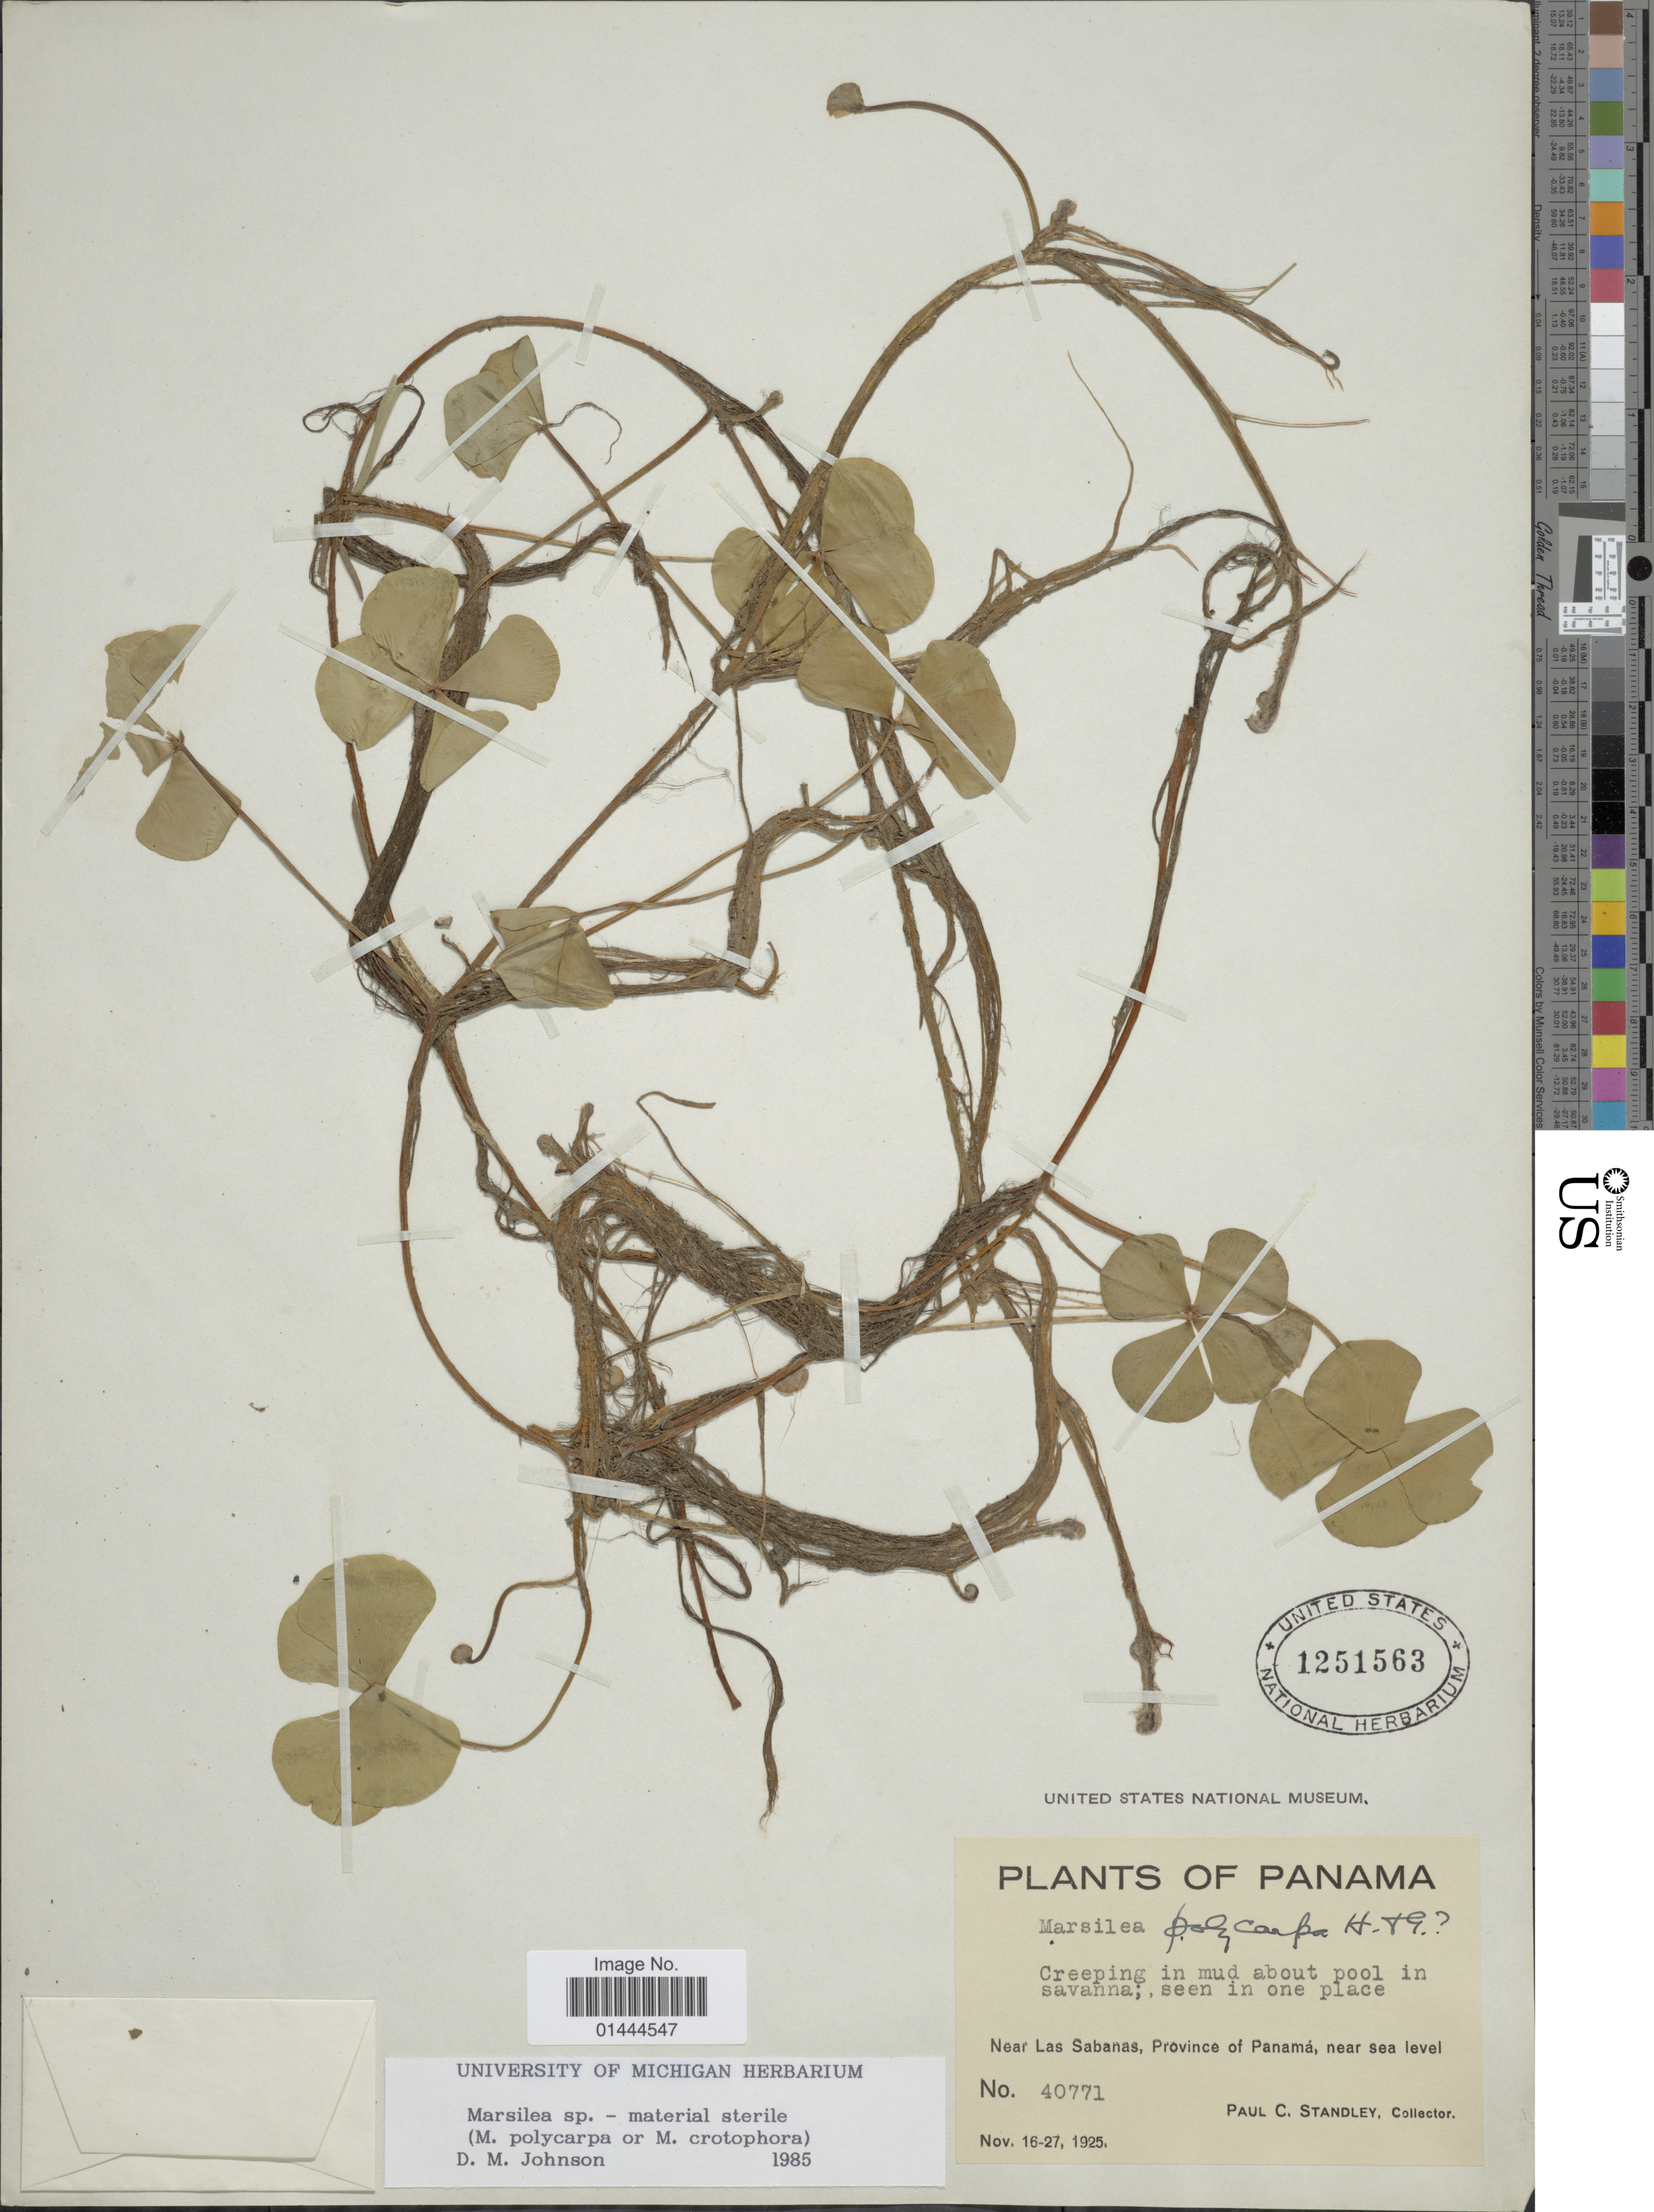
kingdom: Plantae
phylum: Tracheophyta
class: Polypodiopsida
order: Salviniales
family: Marsileaceae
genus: Marsilea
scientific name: Marsilea polycarpa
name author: Hook. & Grev.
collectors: P. C. Standley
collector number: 40771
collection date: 1925-11-16/1925-11-27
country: Panama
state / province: Panamá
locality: Near Las Sabanas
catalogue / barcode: US 1251563